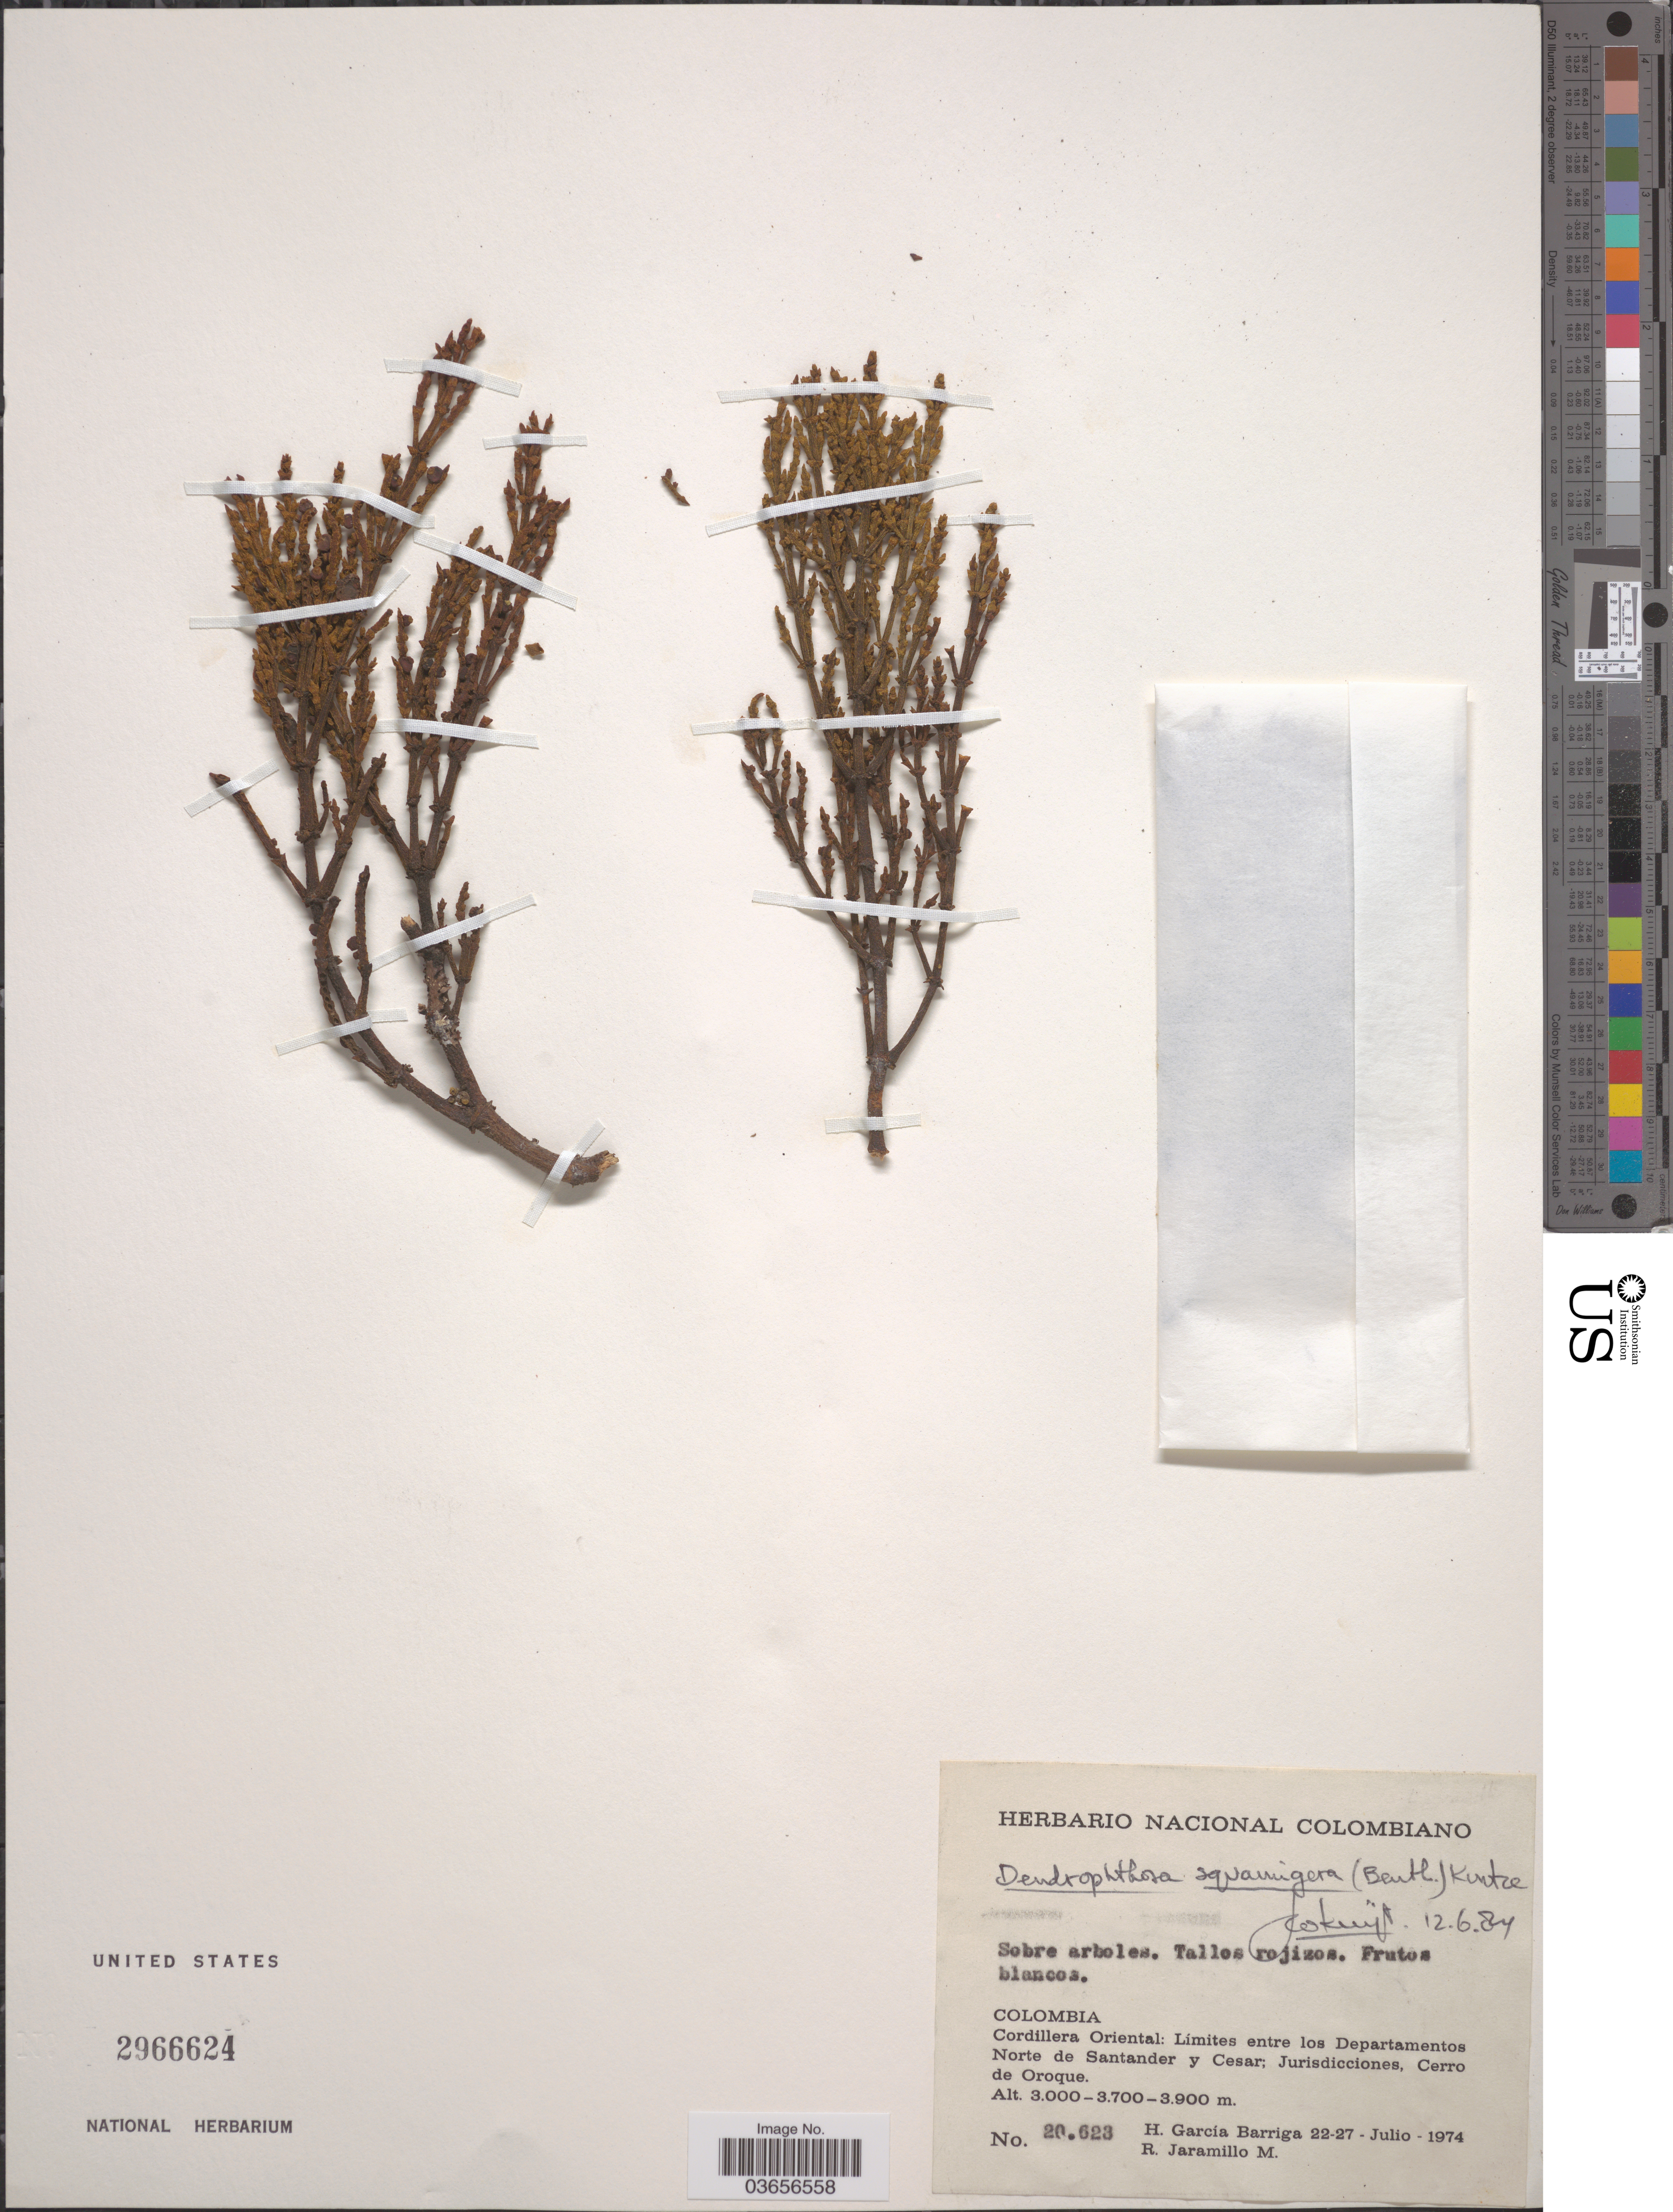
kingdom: Plantae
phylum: Tracheophyta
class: Magnoliopsida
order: Santalales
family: Viscaceae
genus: Dendrophthora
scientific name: Dendrophthora squamigera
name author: (Benth.) Kuntze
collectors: H. García Barriga & R. Jaramillo M.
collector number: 20623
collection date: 1974-07-22/1974-07-27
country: Colombia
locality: Cordillera Oriental: Límites entre los Departamentos Norte de Santander y Cesar; Jurisdicciones, Cerro de Oroque.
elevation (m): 3000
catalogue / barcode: US 2966624